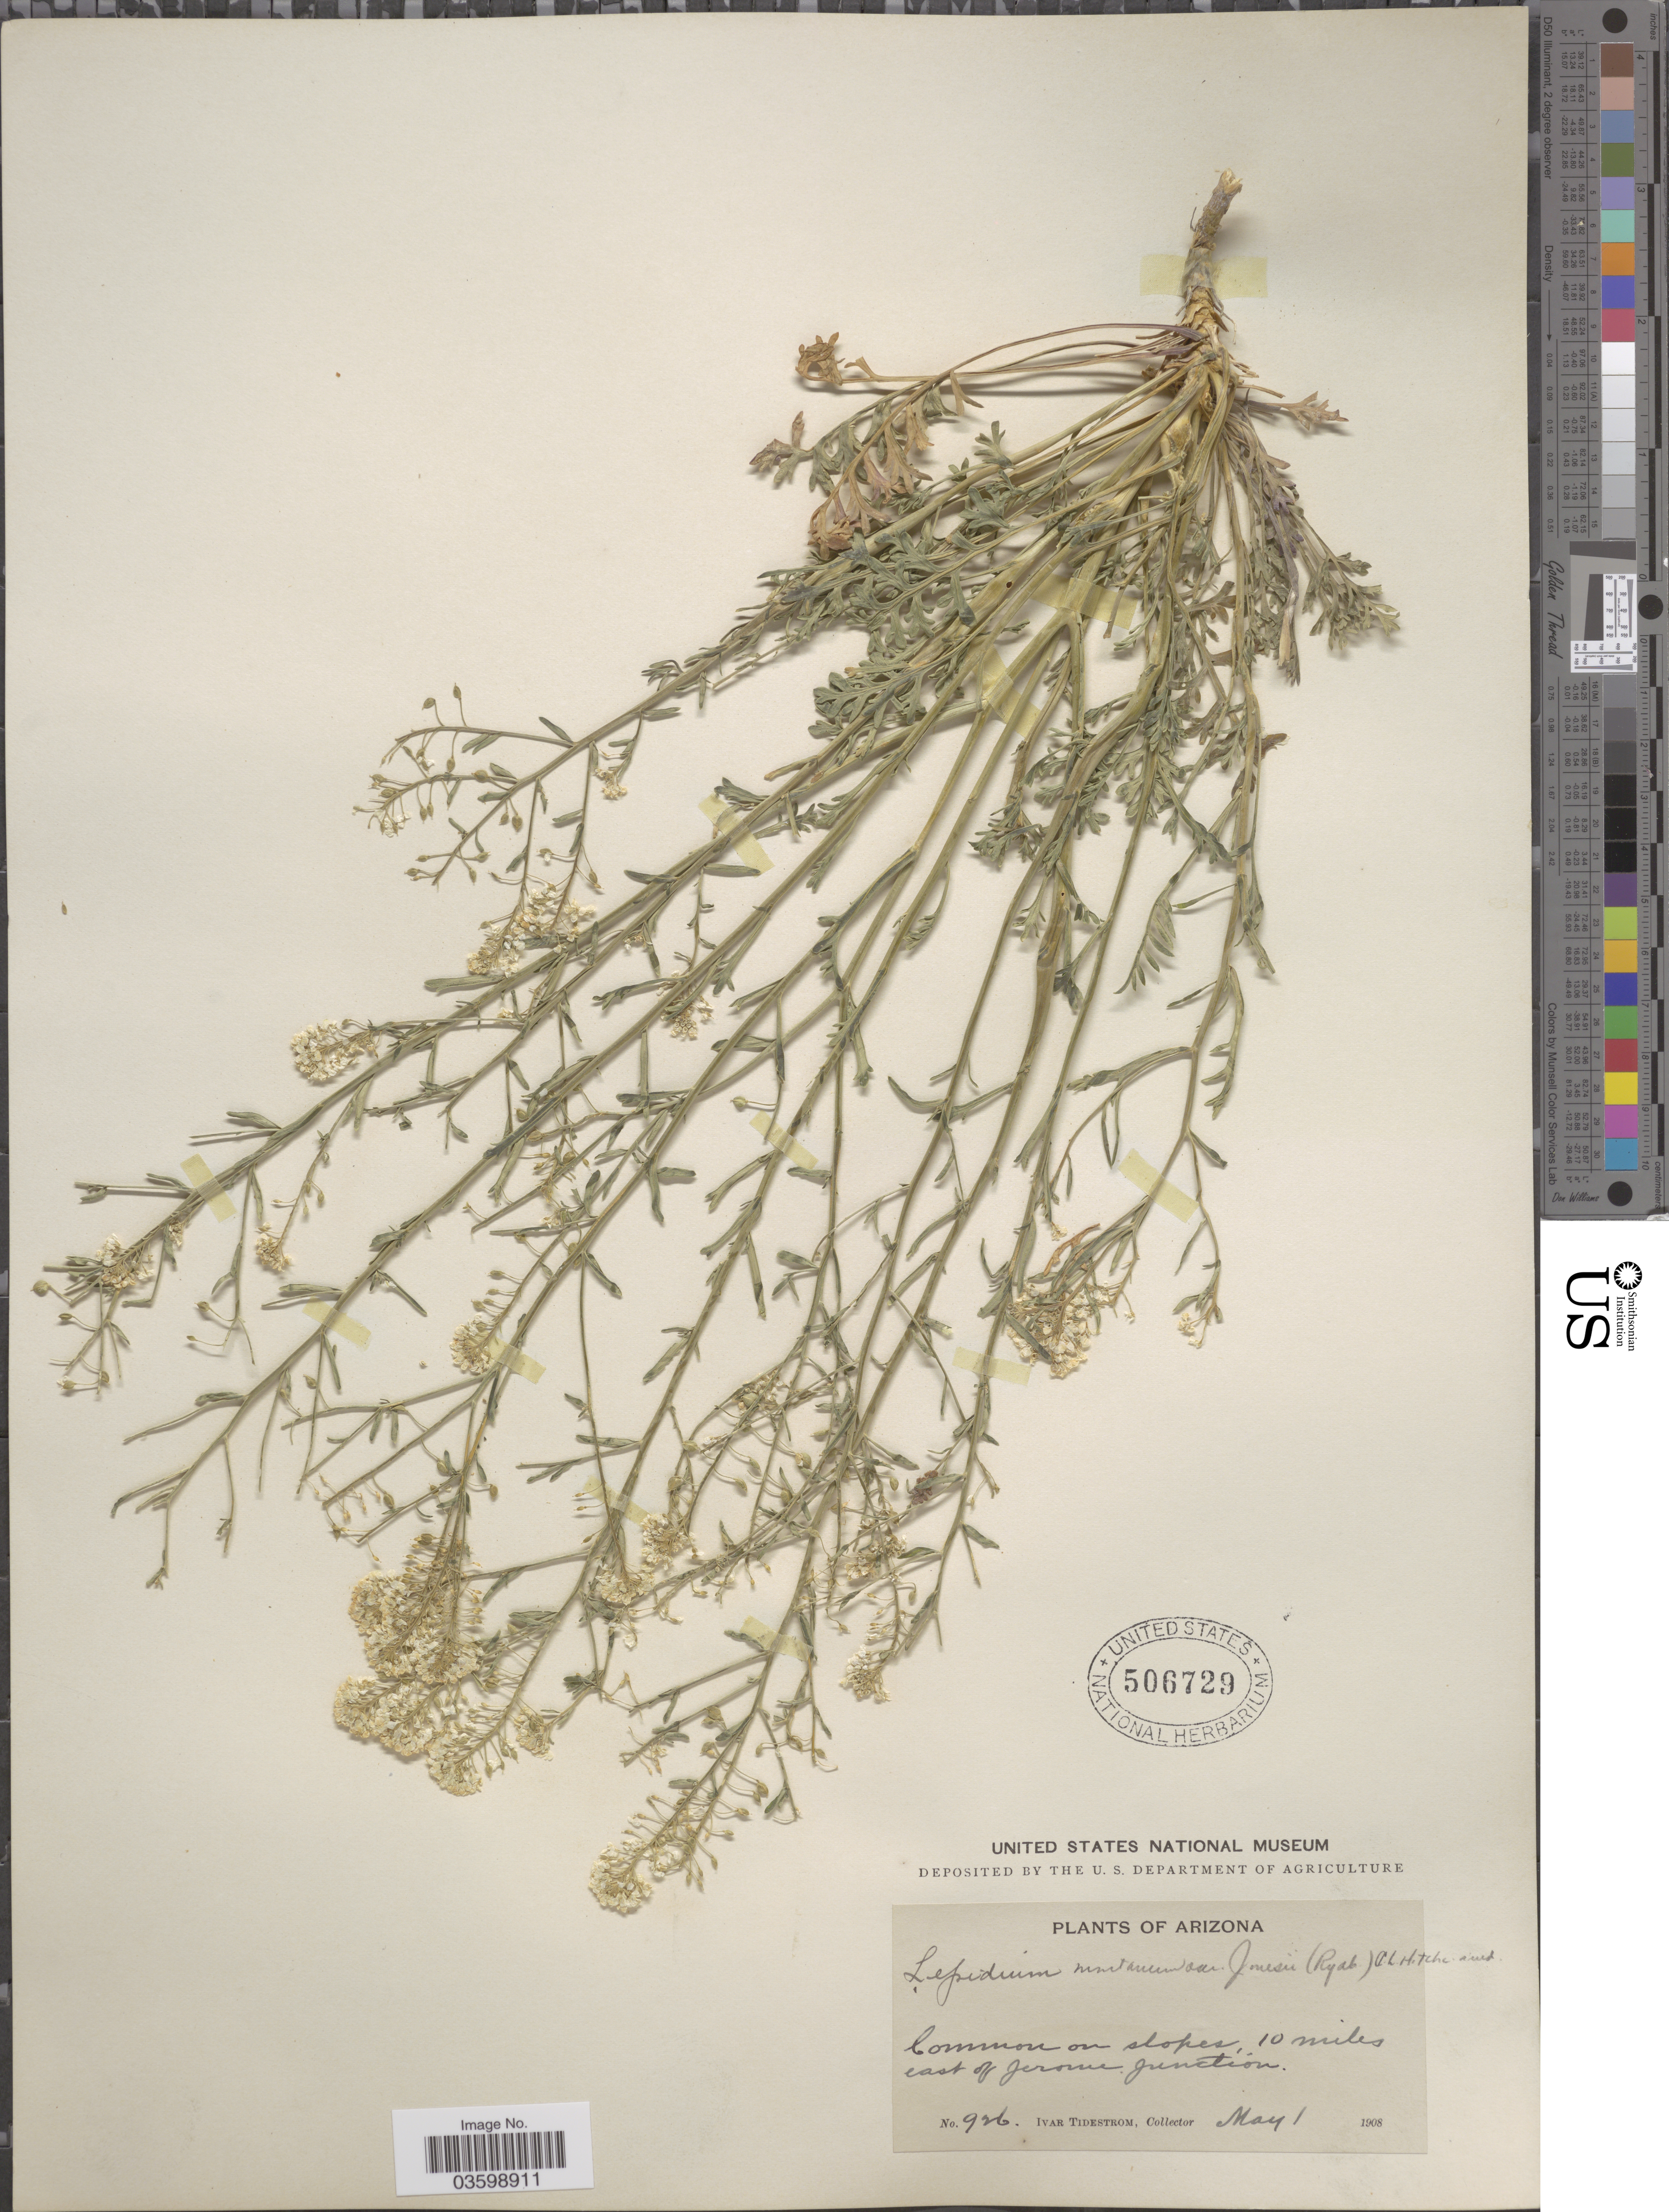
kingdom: Plantae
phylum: Tracheophyta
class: Magnoliopsida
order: Brassicales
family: Brassicaceae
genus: Lepidium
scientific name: Lepidium montanum var. jonesii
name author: (Rydb.) C.L. Hitchc.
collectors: I. F. Tidestrom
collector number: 926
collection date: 1908-05-01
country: United States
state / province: Arizona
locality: Common on slopes, 10 miles east of Jerome Junction.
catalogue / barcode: US 506729